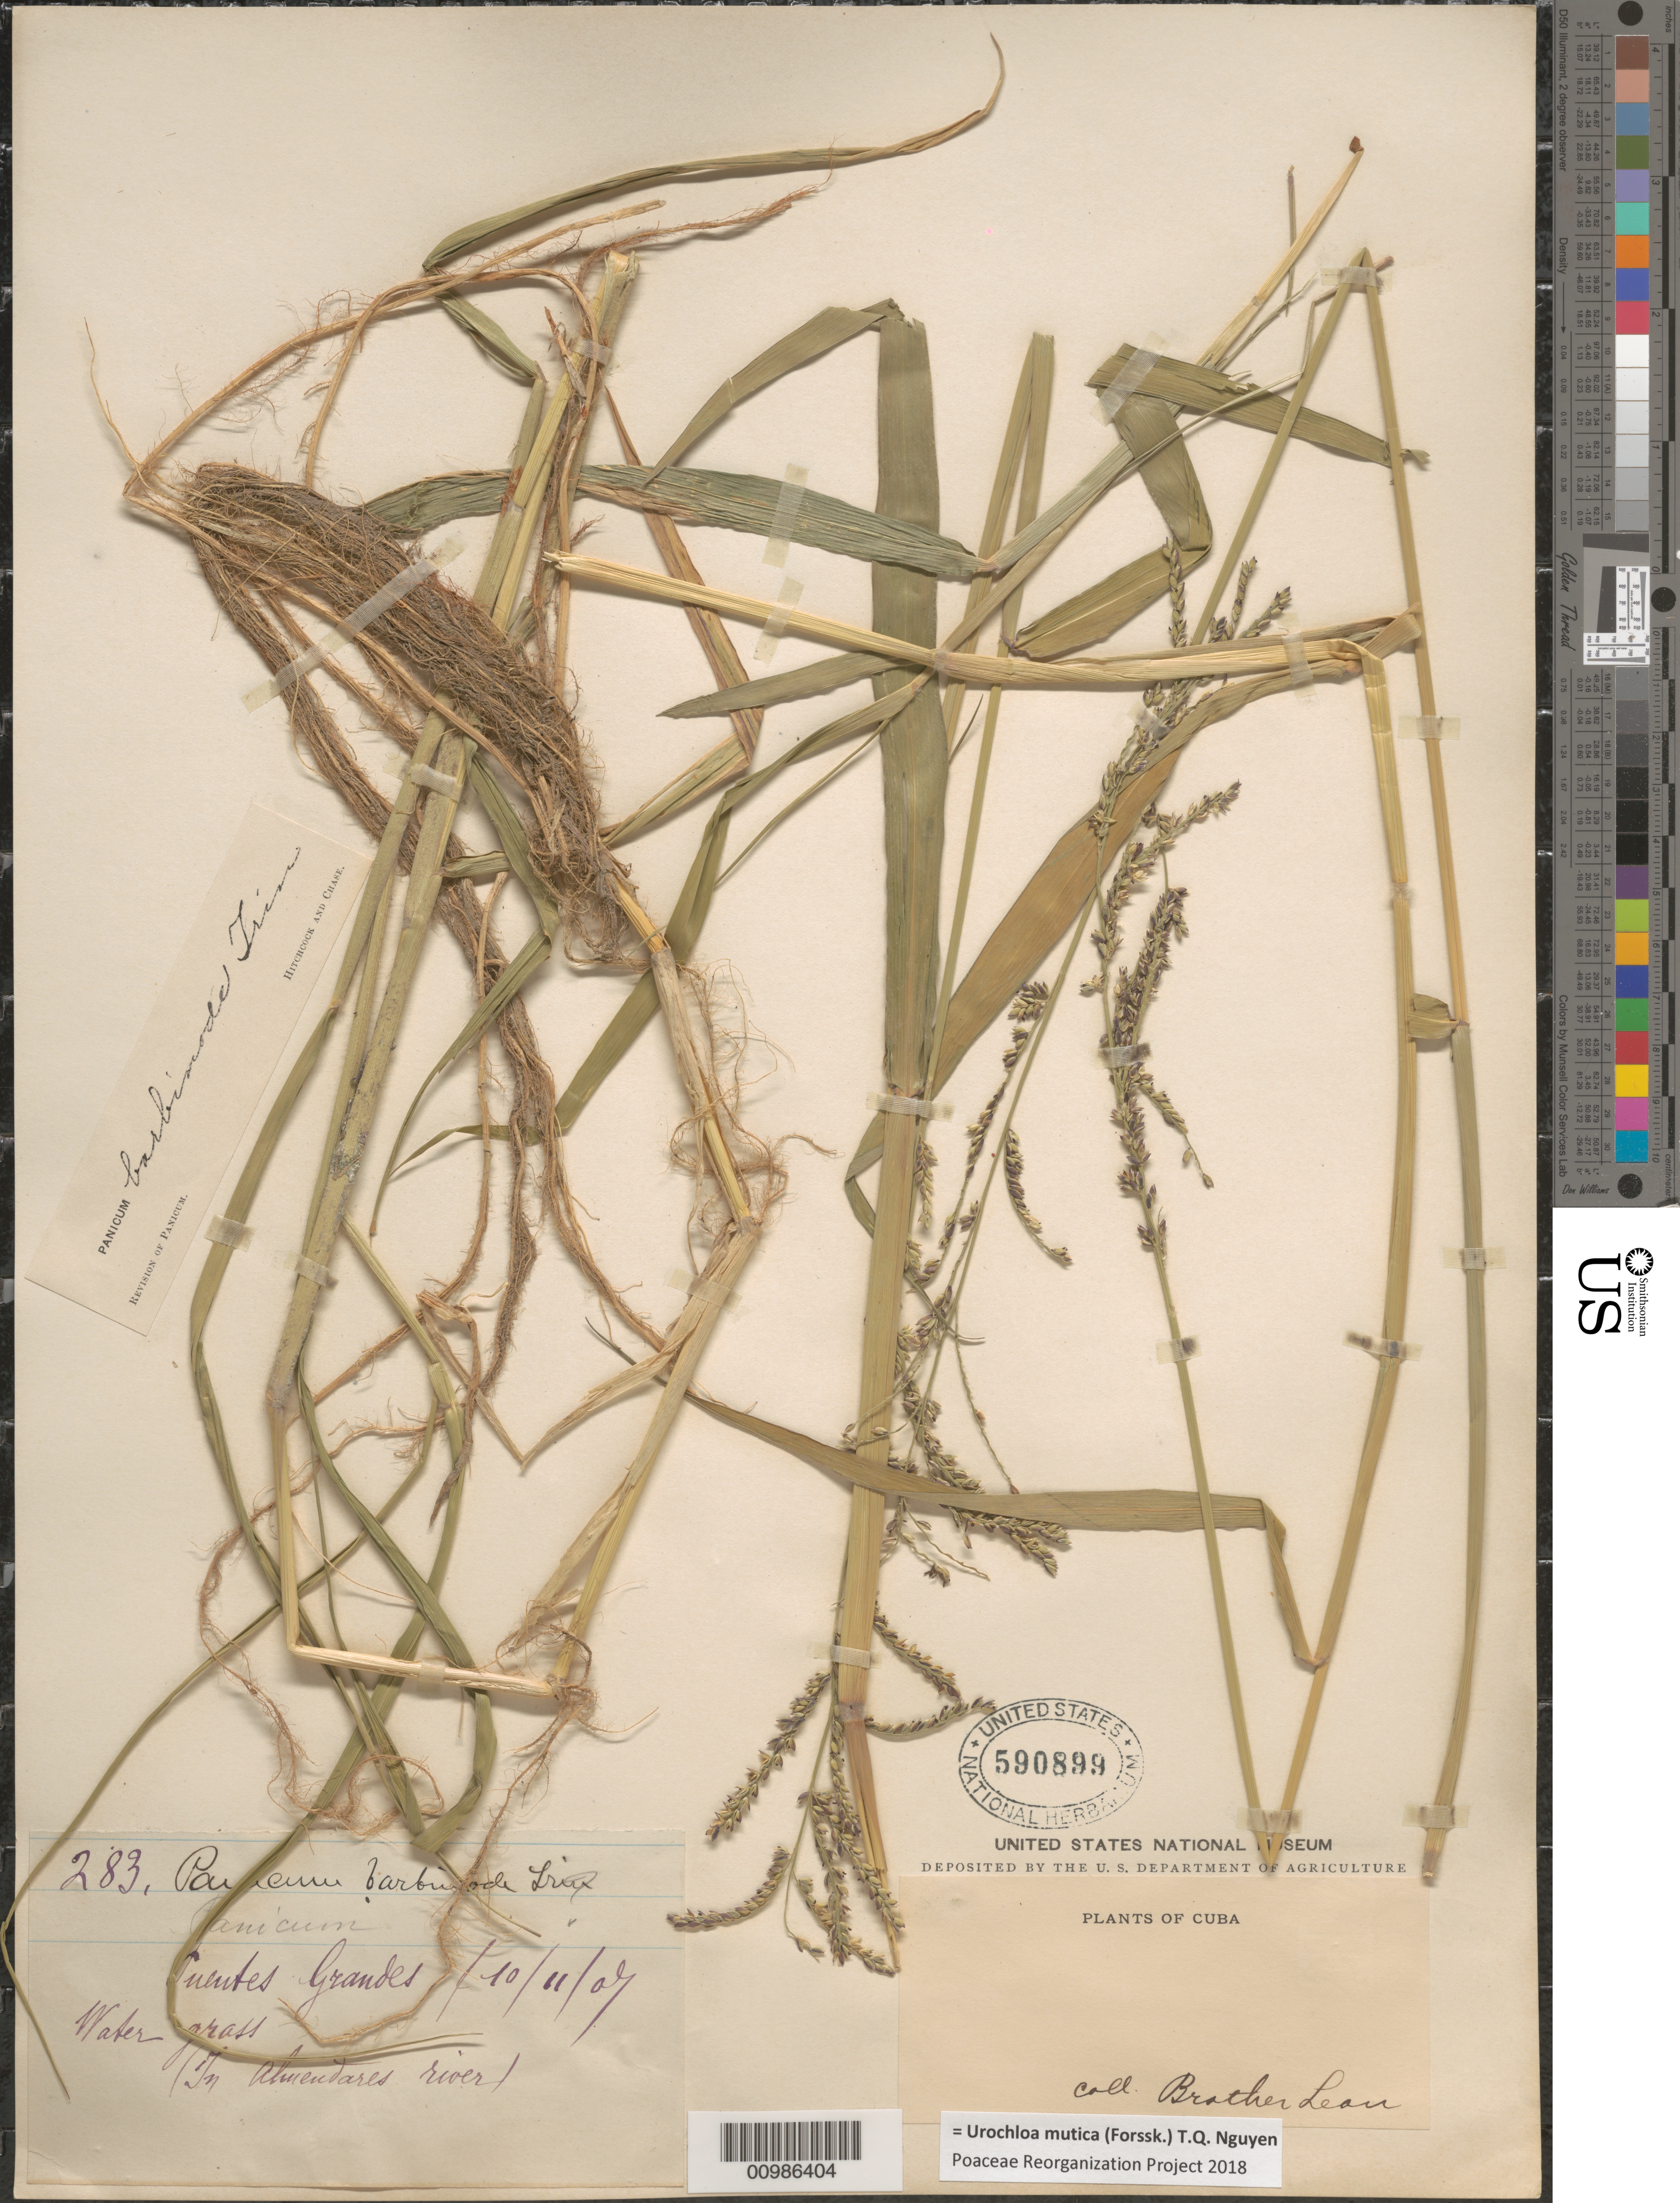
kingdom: Plantae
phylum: Tracheophyta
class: Liliopsida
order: Poales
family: Poaceae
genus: Brachiaria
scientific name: Brachiaria mutica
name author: (Forssk.) Stapf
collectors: Bro. León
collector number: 283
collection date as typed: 11 Oct 1907 to10 Nov 1907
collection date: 1907-10-11/1907-11-10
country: Cuba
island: Cuba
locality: Puentes Grandes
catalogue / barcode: US 590899